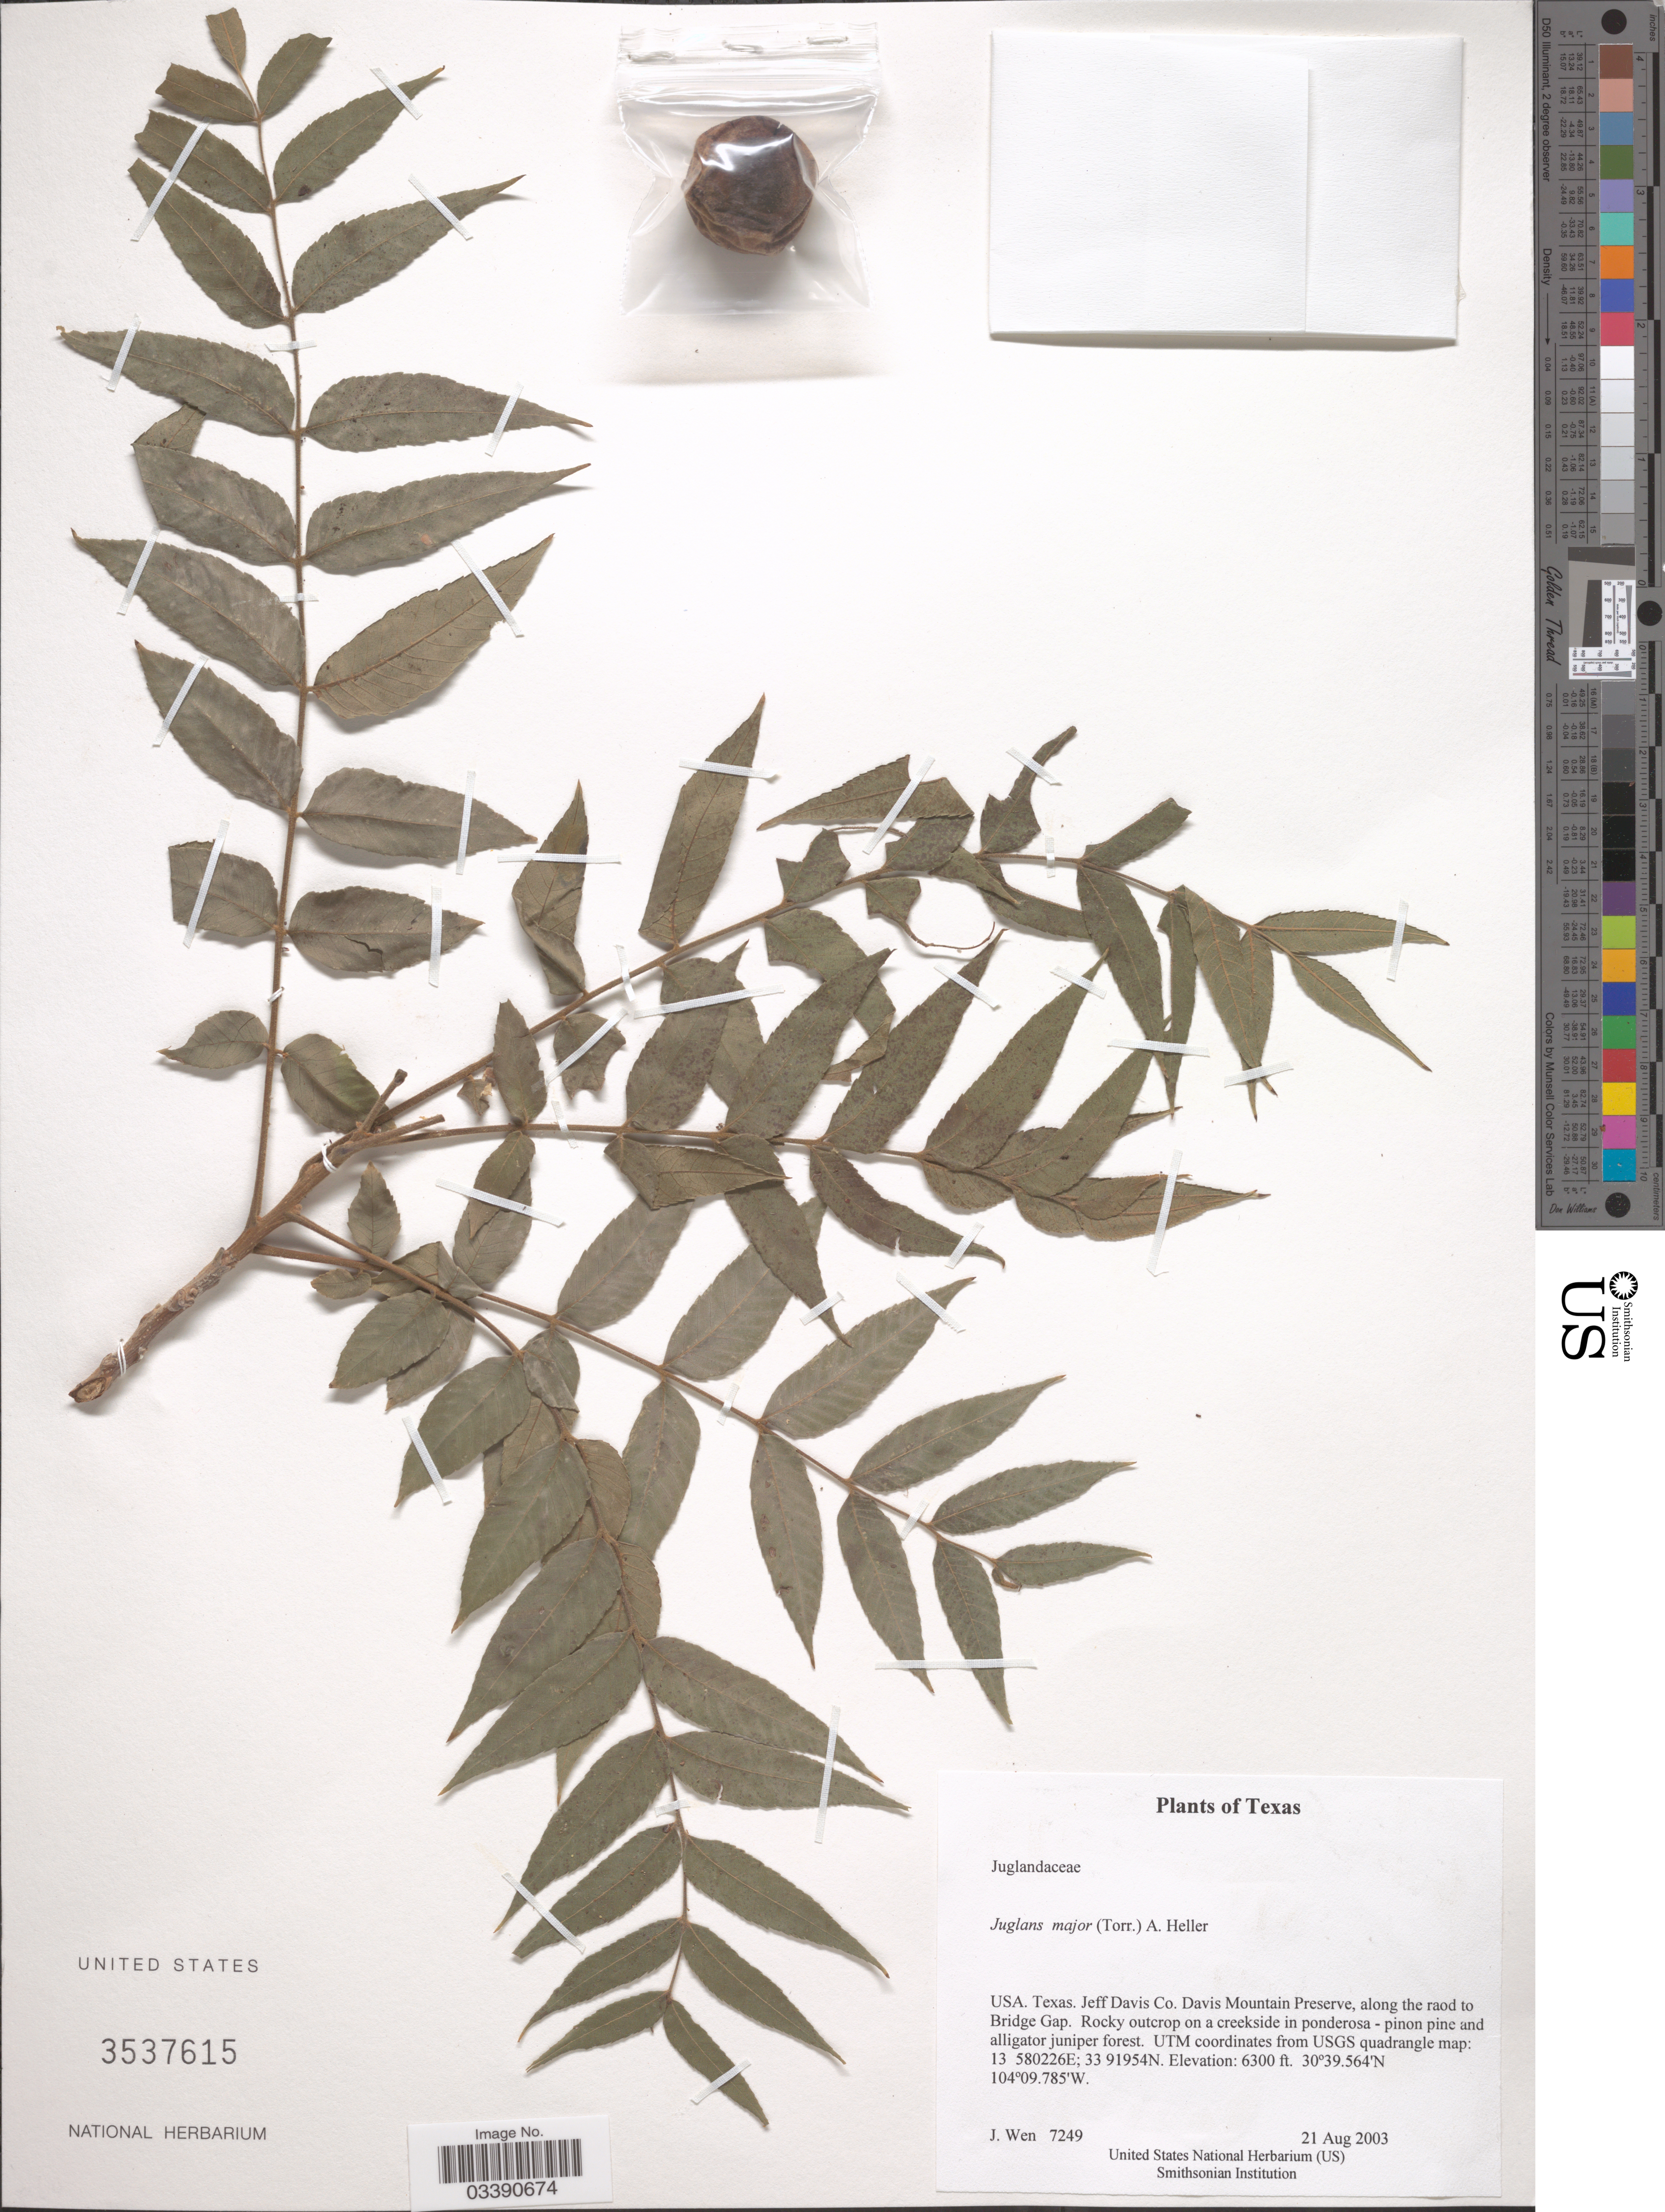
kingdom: Plantae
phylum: Tracheophyta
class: Magnoliopsida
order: Fagales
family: Juglandaceae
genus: Juglans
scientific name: Juglans major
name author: (Torr.) A. Heller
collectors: J. Wen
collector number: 7249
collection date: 2003-08-21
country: United States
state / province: Texas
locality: Jeff Davis Co. Davis Mountain Preserve, along the road to Bridge Gap. UTM coordinates from USGS quadrangle map: 13 580226E; 33 91954N [unsure placement]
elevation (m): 1920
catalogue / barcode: US 3537615